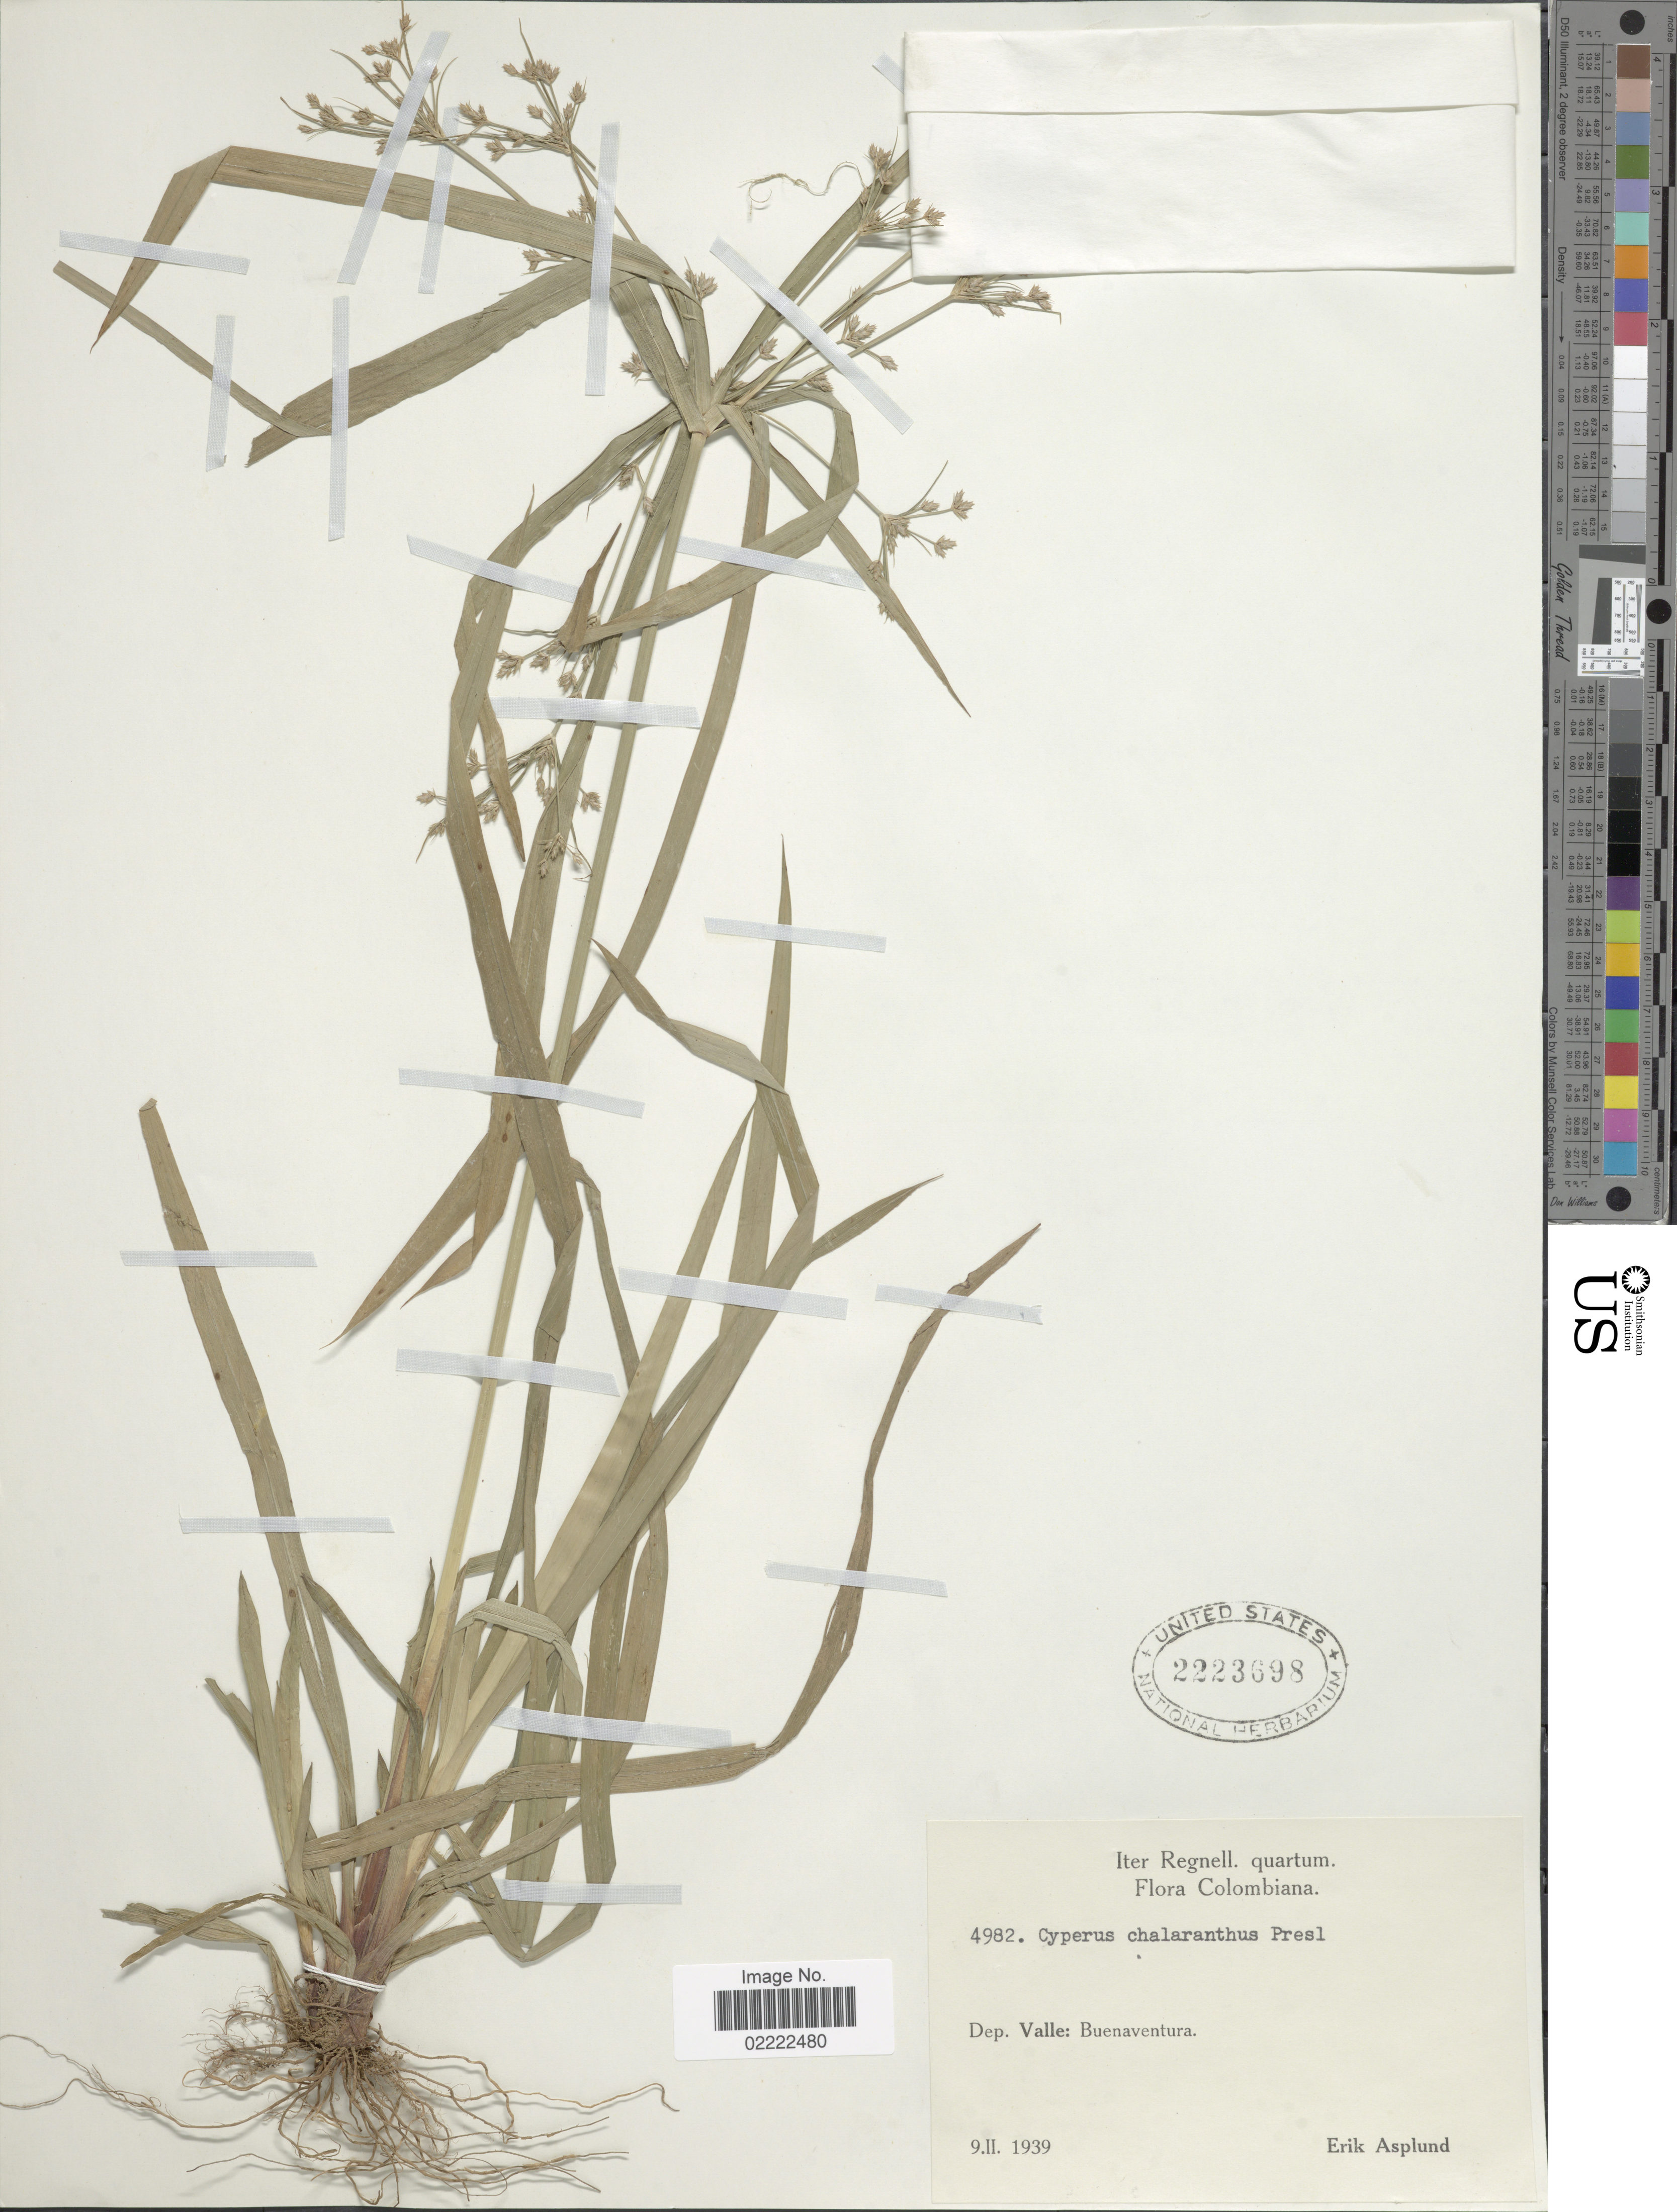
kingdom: Plantae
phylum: Tracheophyta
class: Liliopsida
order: Poales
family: Cyperaceae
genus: Cyperus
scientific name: Cyperus laxus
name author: Lam.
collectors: E. Asplund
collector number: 4982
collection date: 1939-02-09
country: Colombia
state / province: Valle del Cauca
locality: Dep. Valle: Buenaventura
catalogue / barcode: US 2223698